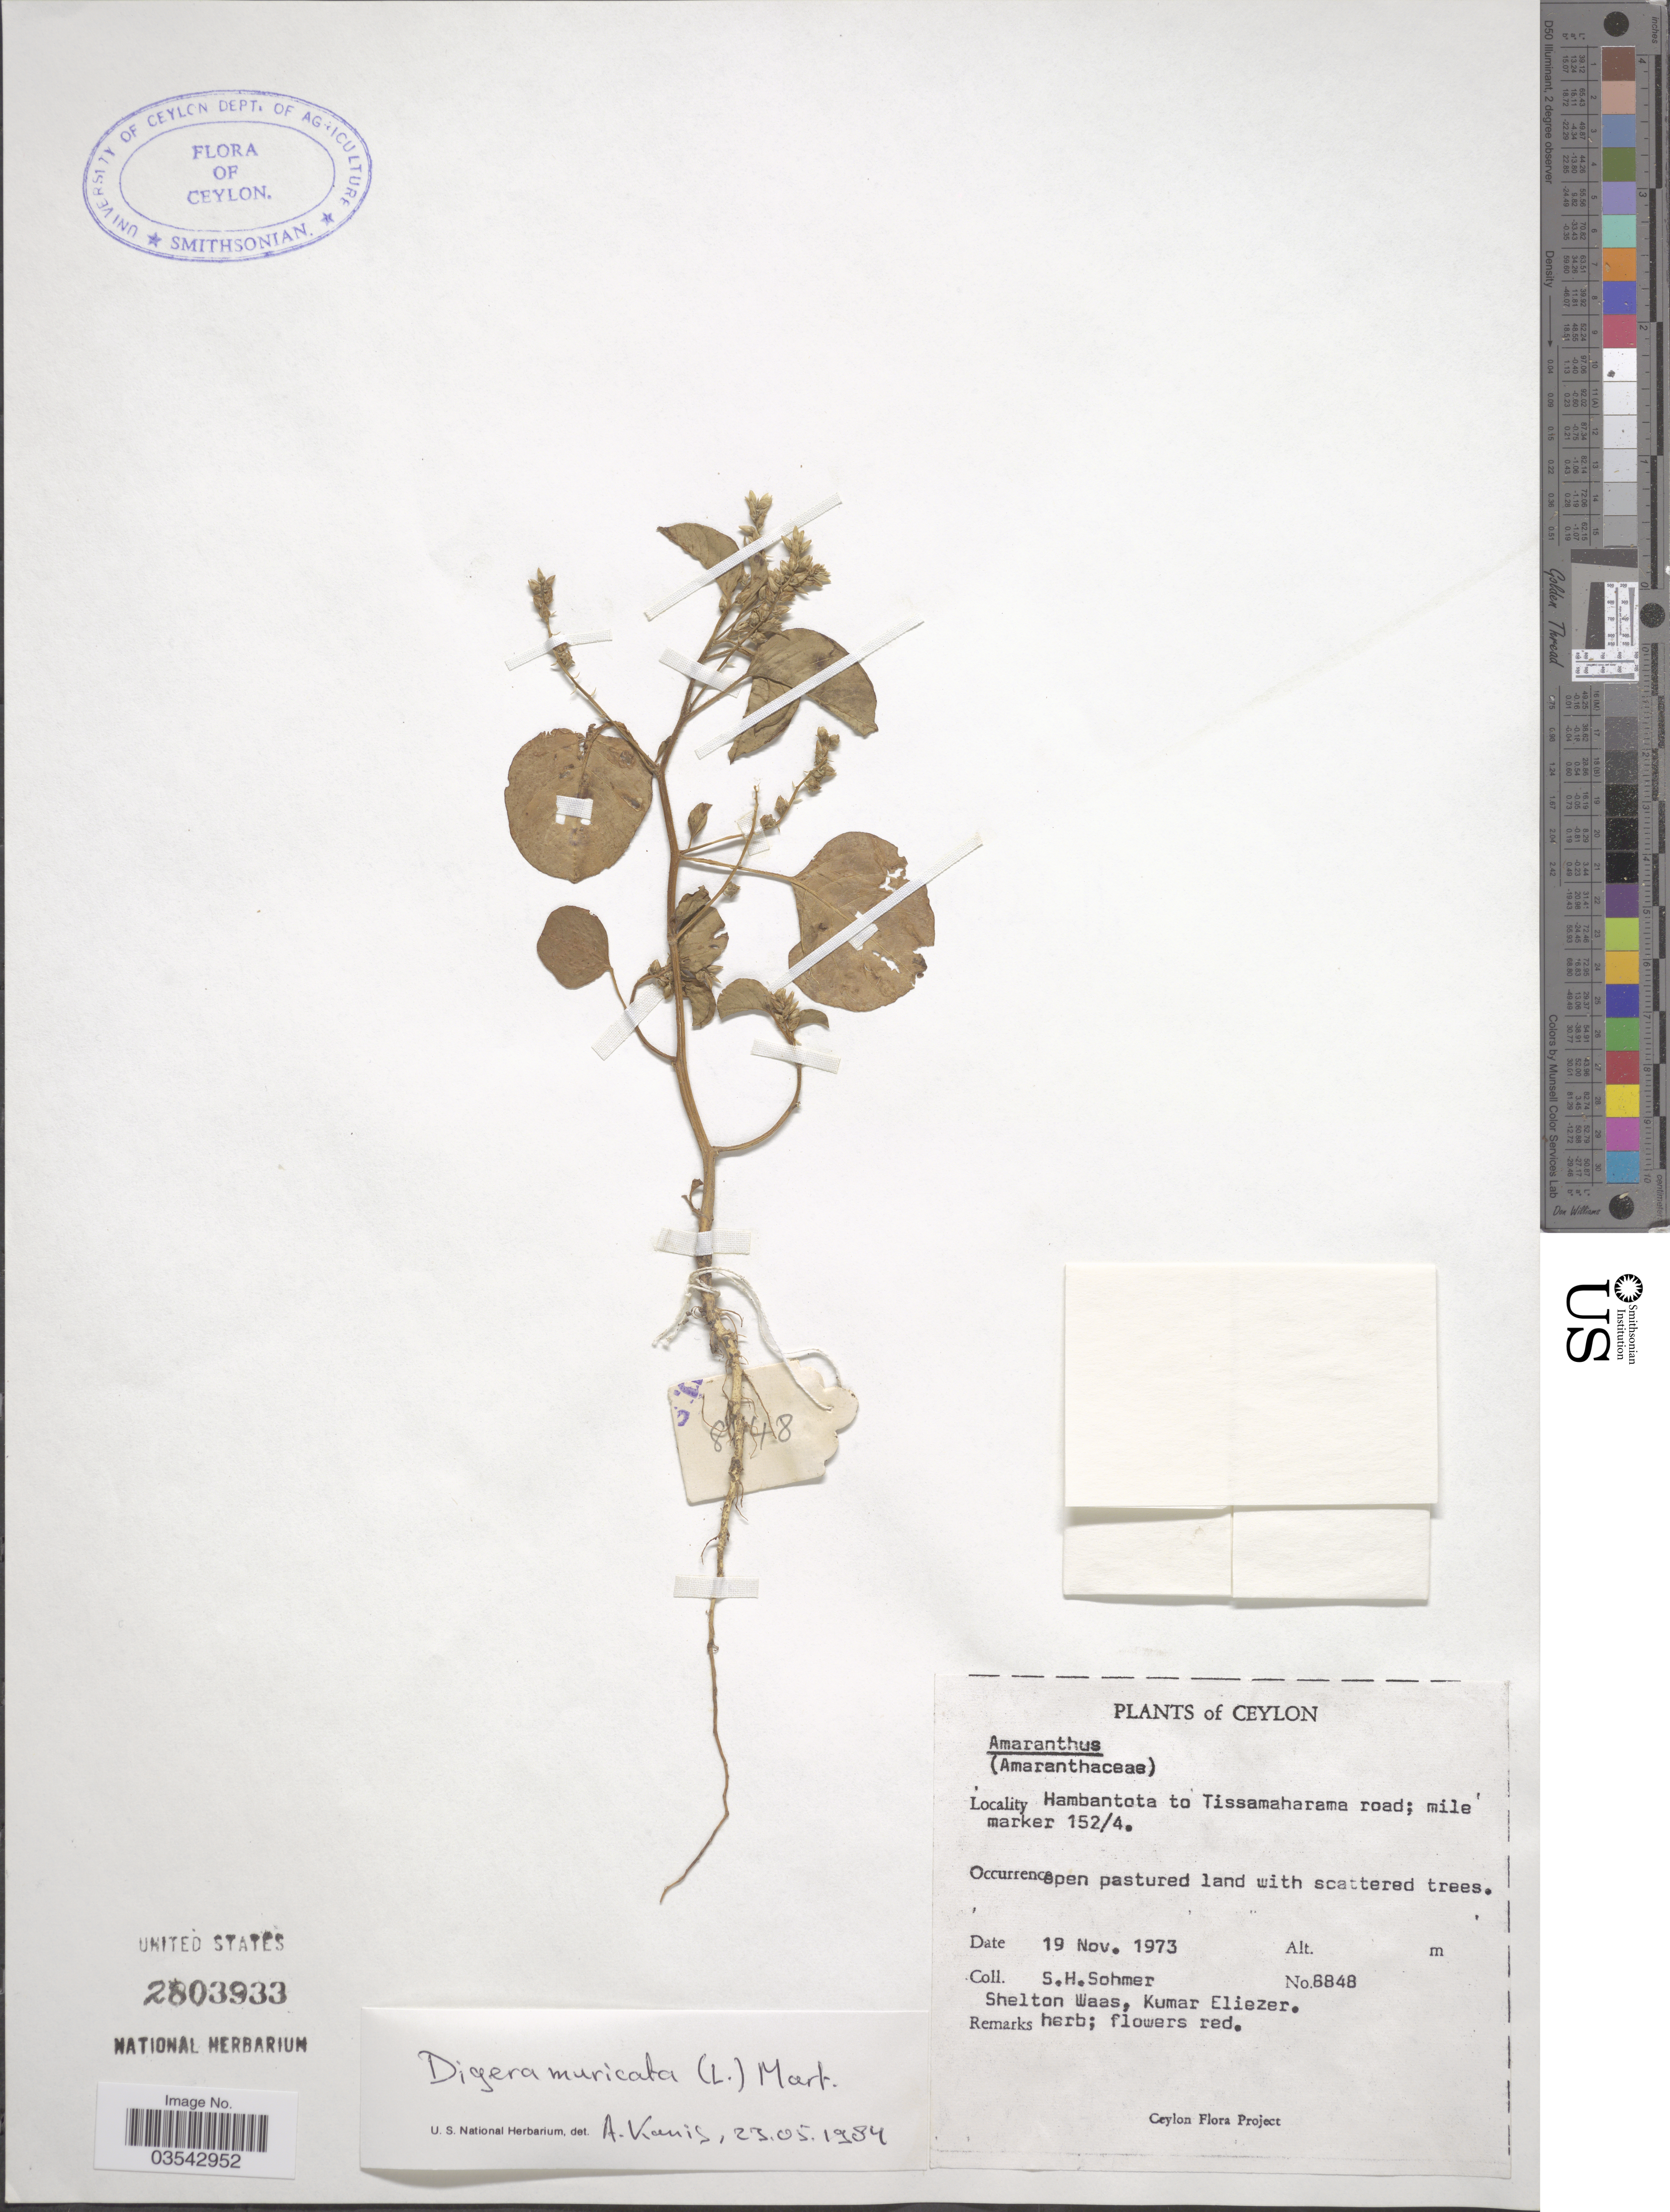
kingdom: Plantae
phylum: Tracheophyta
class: Magnoliopsida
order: Caryophyllales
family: Amaranthaceae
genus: Digera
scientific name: Digera muricata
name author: (L.) Mart.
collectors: S. H. Sohmer, S. Waas & K. Eliezer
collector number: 8848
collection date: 1973-11-19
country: Sri Lanka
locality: Ceylon. Hambantota to Tissamaharama road; mile marker 152/4.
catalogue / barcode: US 2803933